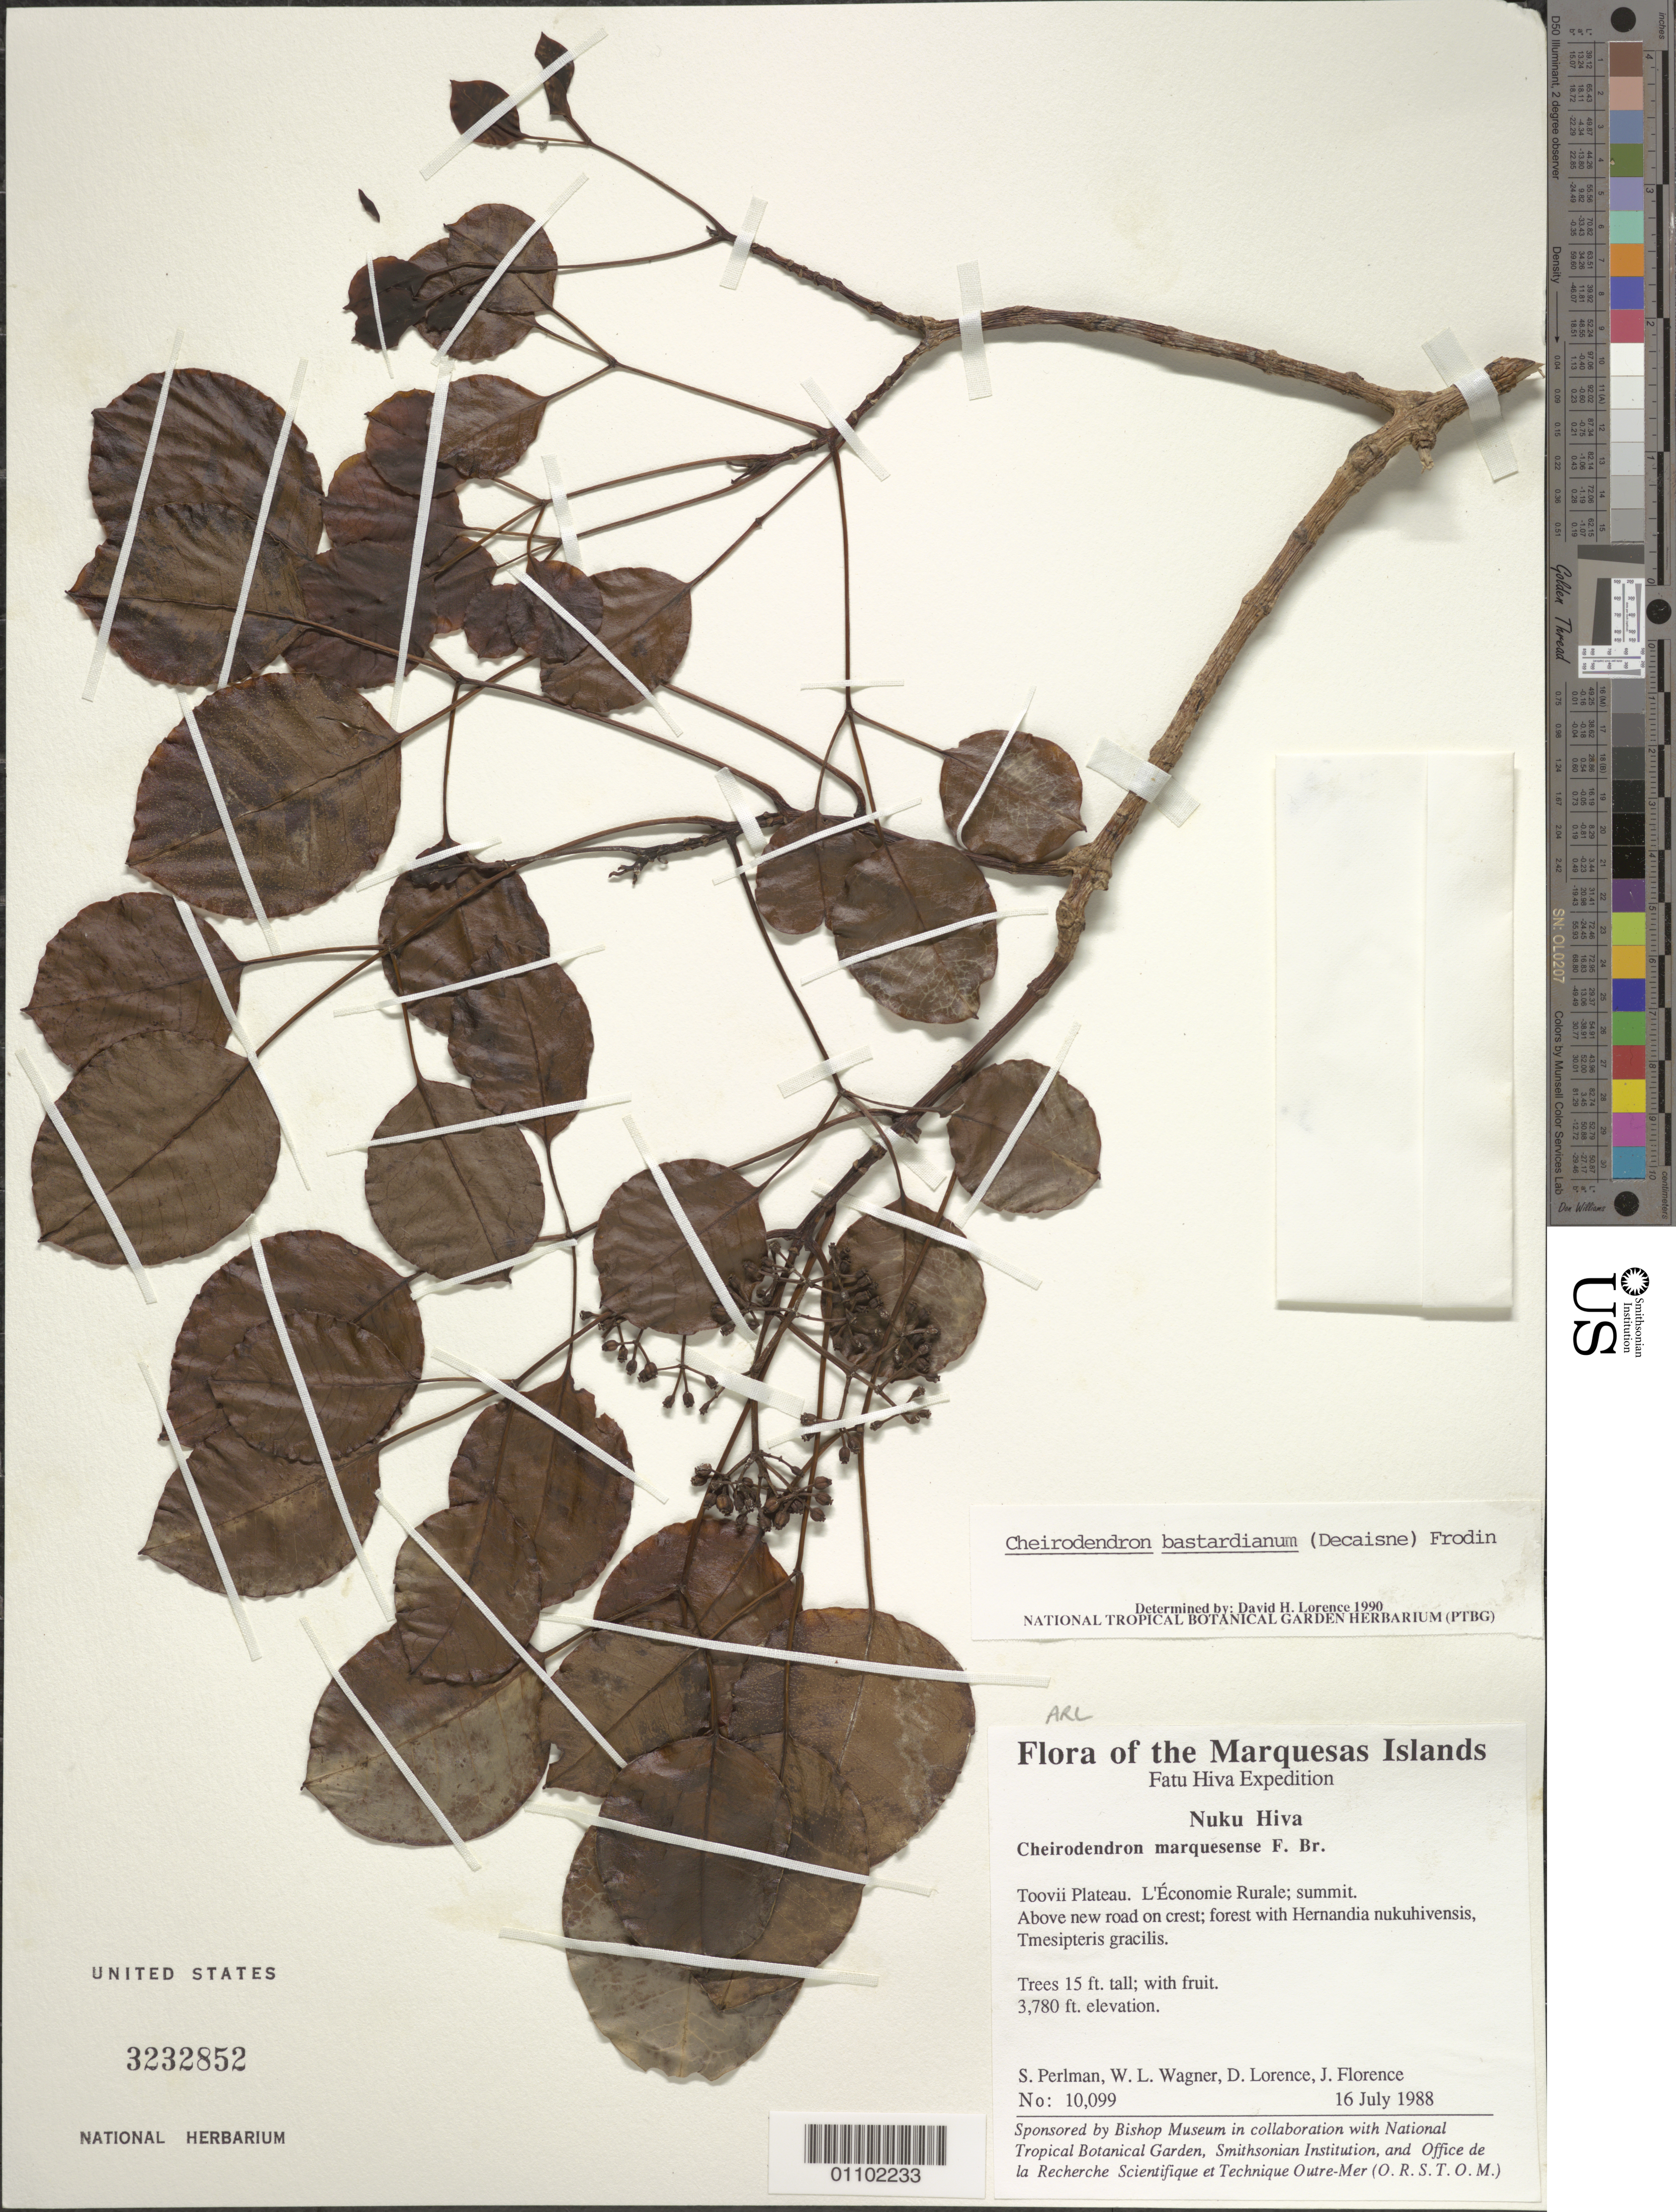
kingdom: Plantae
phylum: Tracheophyta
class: Magnoliopsida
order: Apiales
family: Araliaceae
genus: Cheirodendron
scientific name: Cheirodendron bastardianum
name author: (Decne.) Frodin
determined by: Lorence, David H., (PTBG), National Tropical Botanical Garden (UNITED STATES)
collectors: S. P. Perlman, W. L. Wagner, D. Lorence & J. Florence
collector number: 10099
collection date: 1988-07-16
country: French Polynesia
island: Nuku Hiva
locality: Toovii Plateau, l'Economie Rurale, summit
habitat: Above new road on crest; forest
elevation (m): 1152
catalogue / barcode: US 3232852